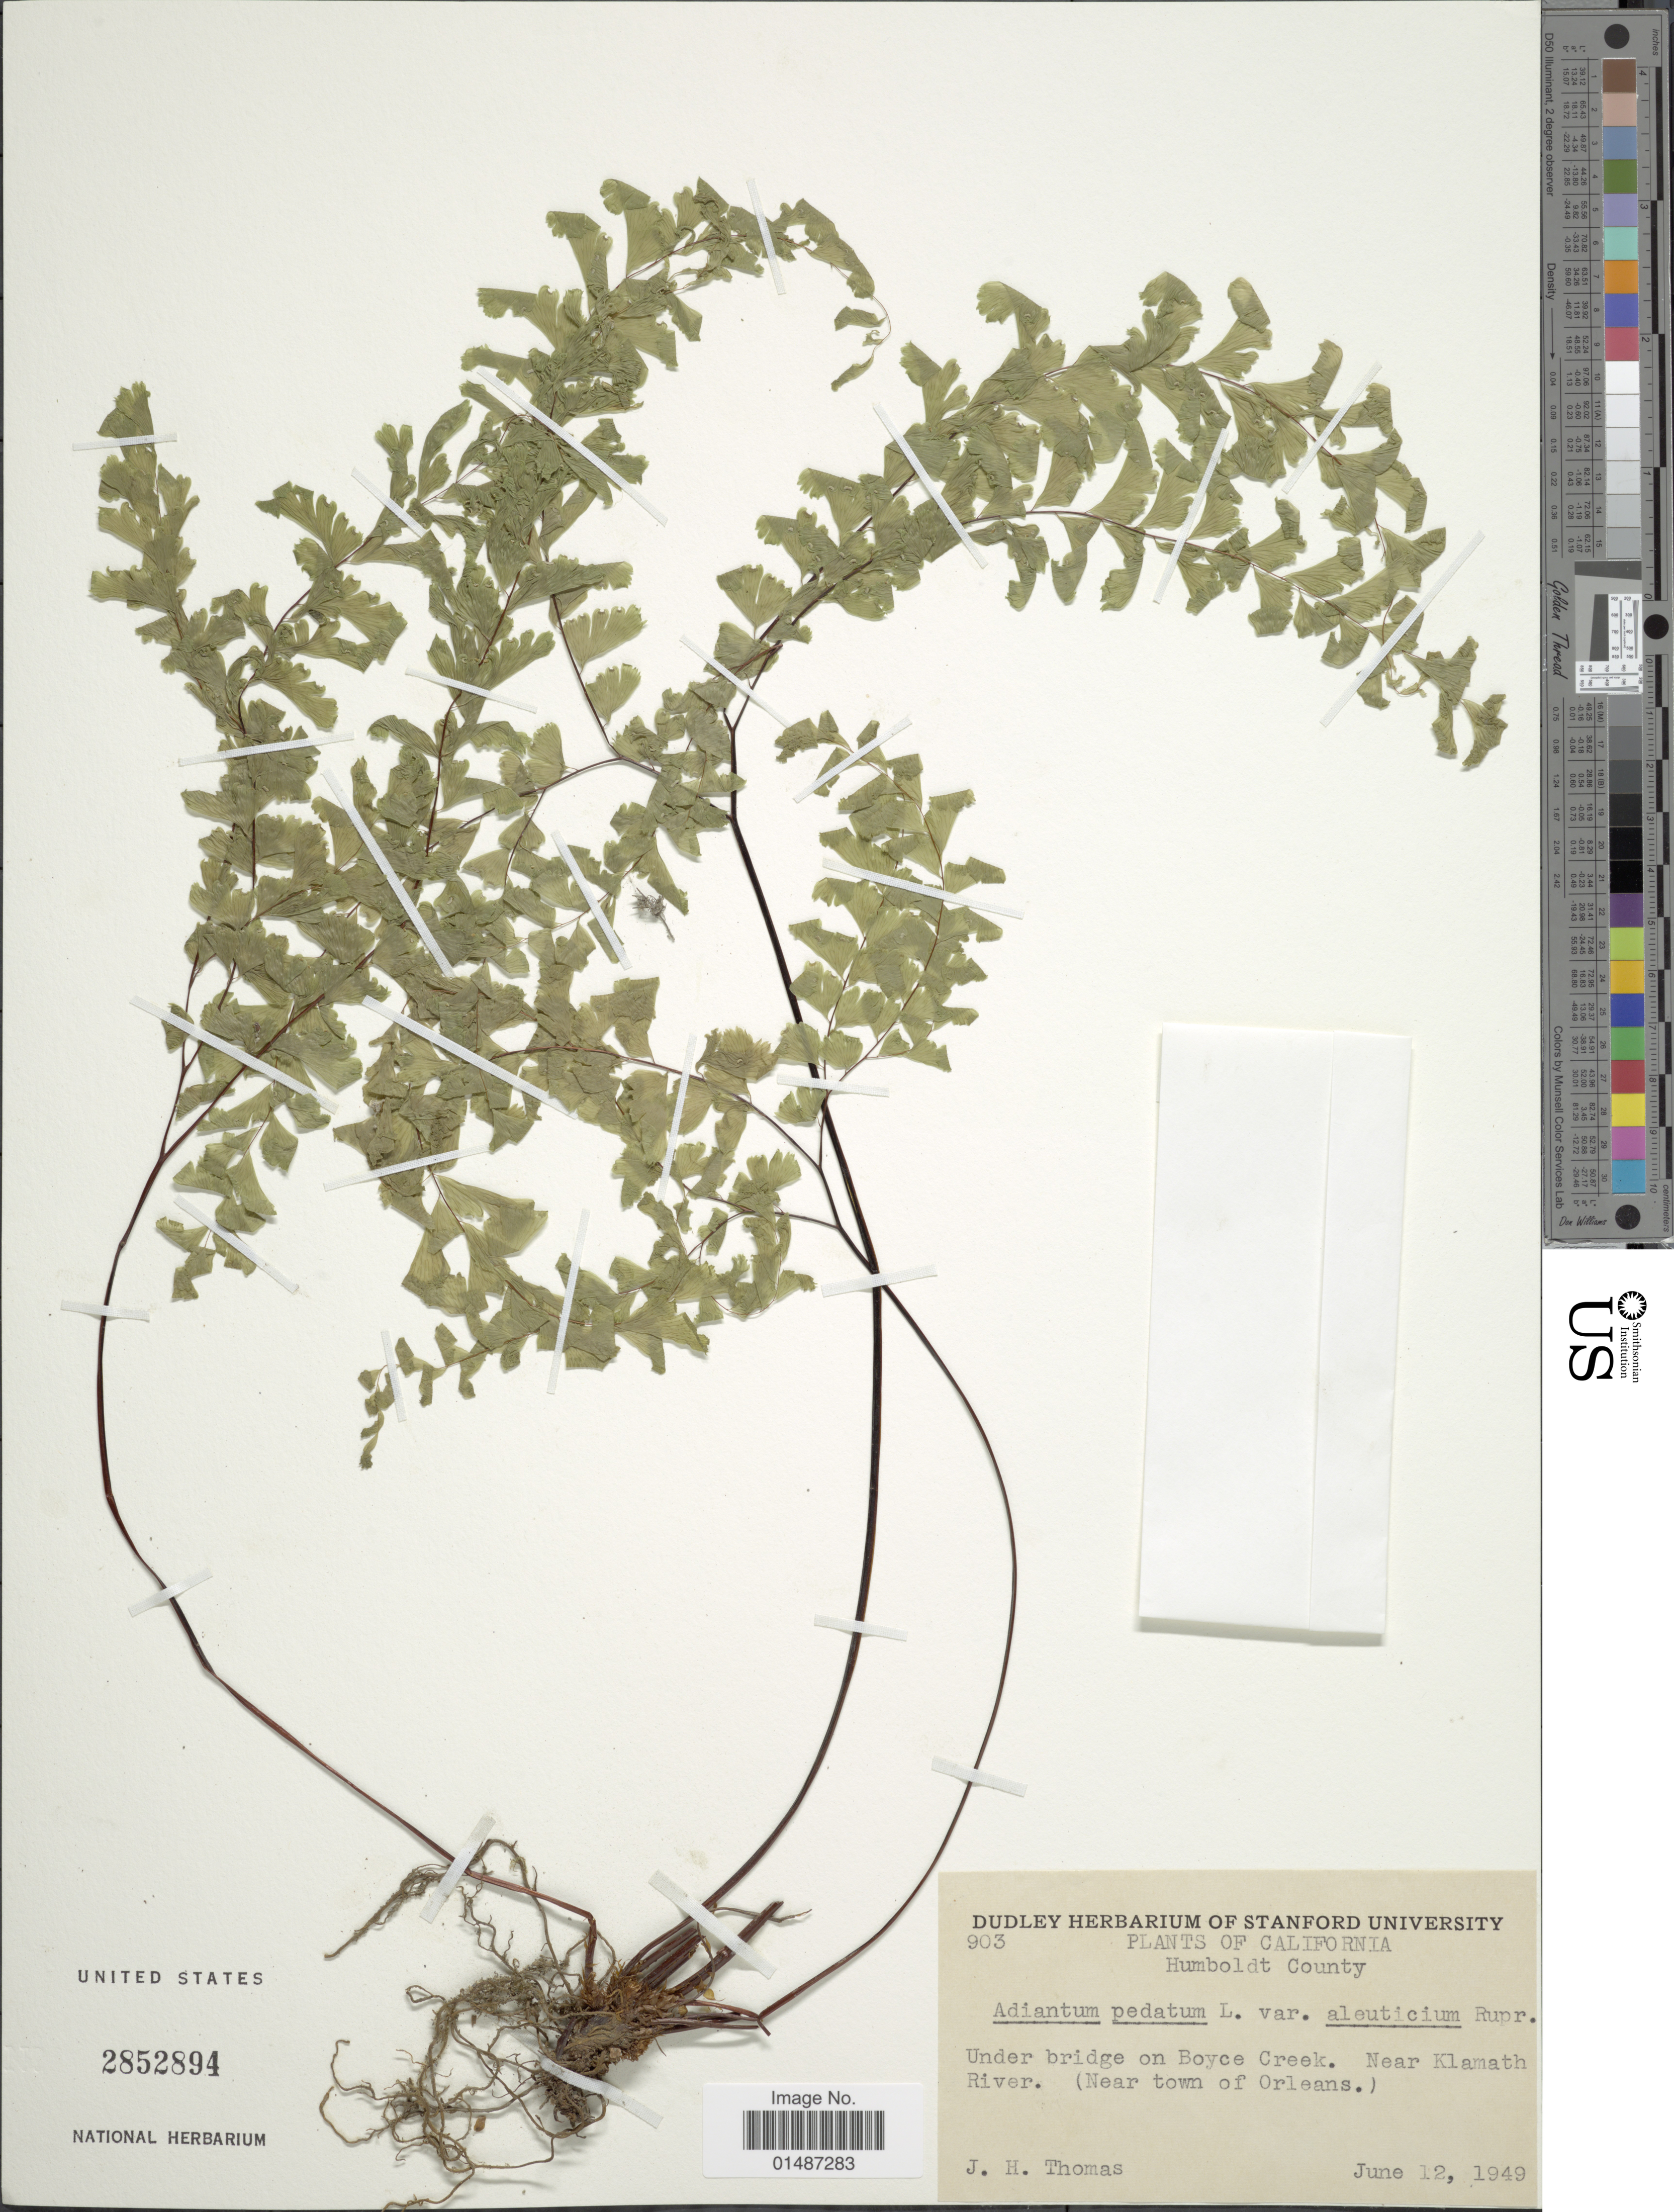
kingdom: Plantae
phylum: Tracheophyta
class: Polypodiopsida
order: Polypodiales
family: Pteridaceae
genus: Adiantum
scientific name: Adiantum pedatum subsp. aleuticum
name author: (Rupr.) Calder & Roy L. Taylor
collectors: J. H. Thomas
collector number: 903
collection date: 1949-06-12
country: United States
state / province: California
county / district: Humboldt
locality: Humboldt County. Under bridge on Boyce Creek. Near Klamath River. (Near town of Orleans).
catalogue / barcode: US 2852894